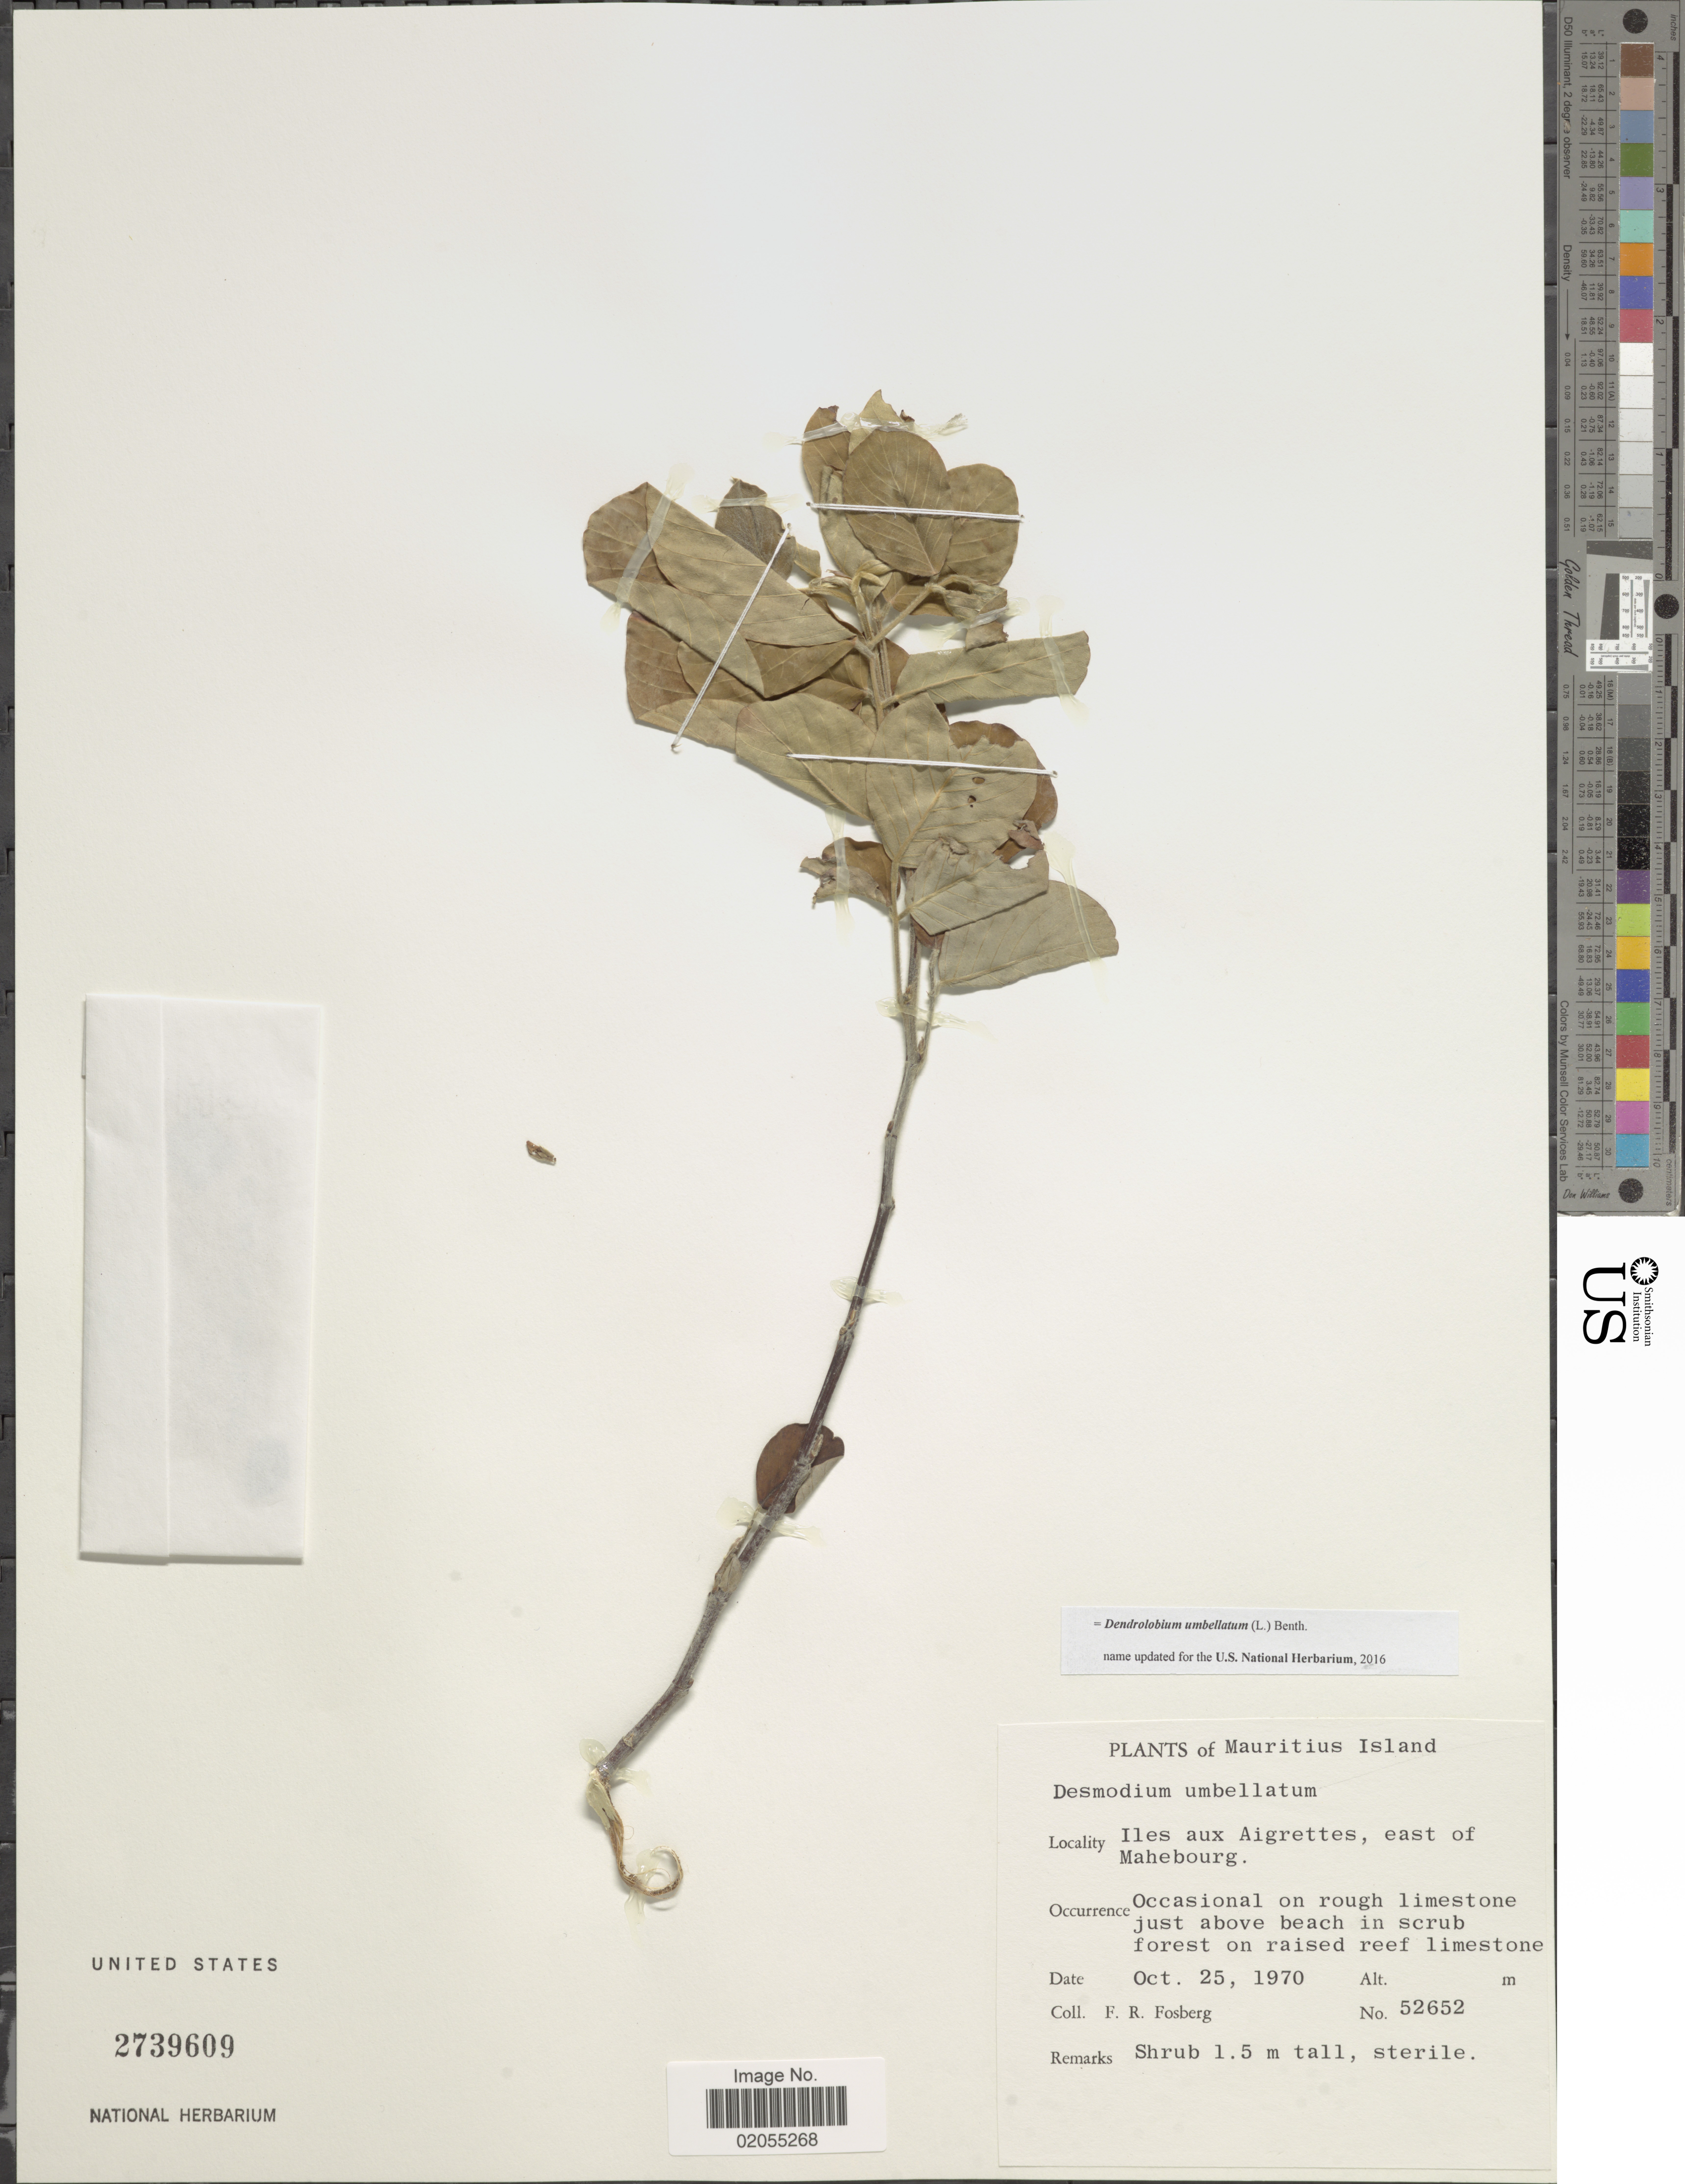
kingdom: Plantae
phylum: Tracheophyta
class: Magnoliopsida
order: Fabales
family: Fabaceae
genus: Desmodium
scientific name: Desmodium umbellatum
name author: (L.) DC.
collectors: F. R. Fosberg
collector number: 52652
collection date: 1970-10-25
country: Mauritius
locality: Mauritius Island, iles aux Aigrettes, east of Mahebourg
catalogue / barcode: US 2739609